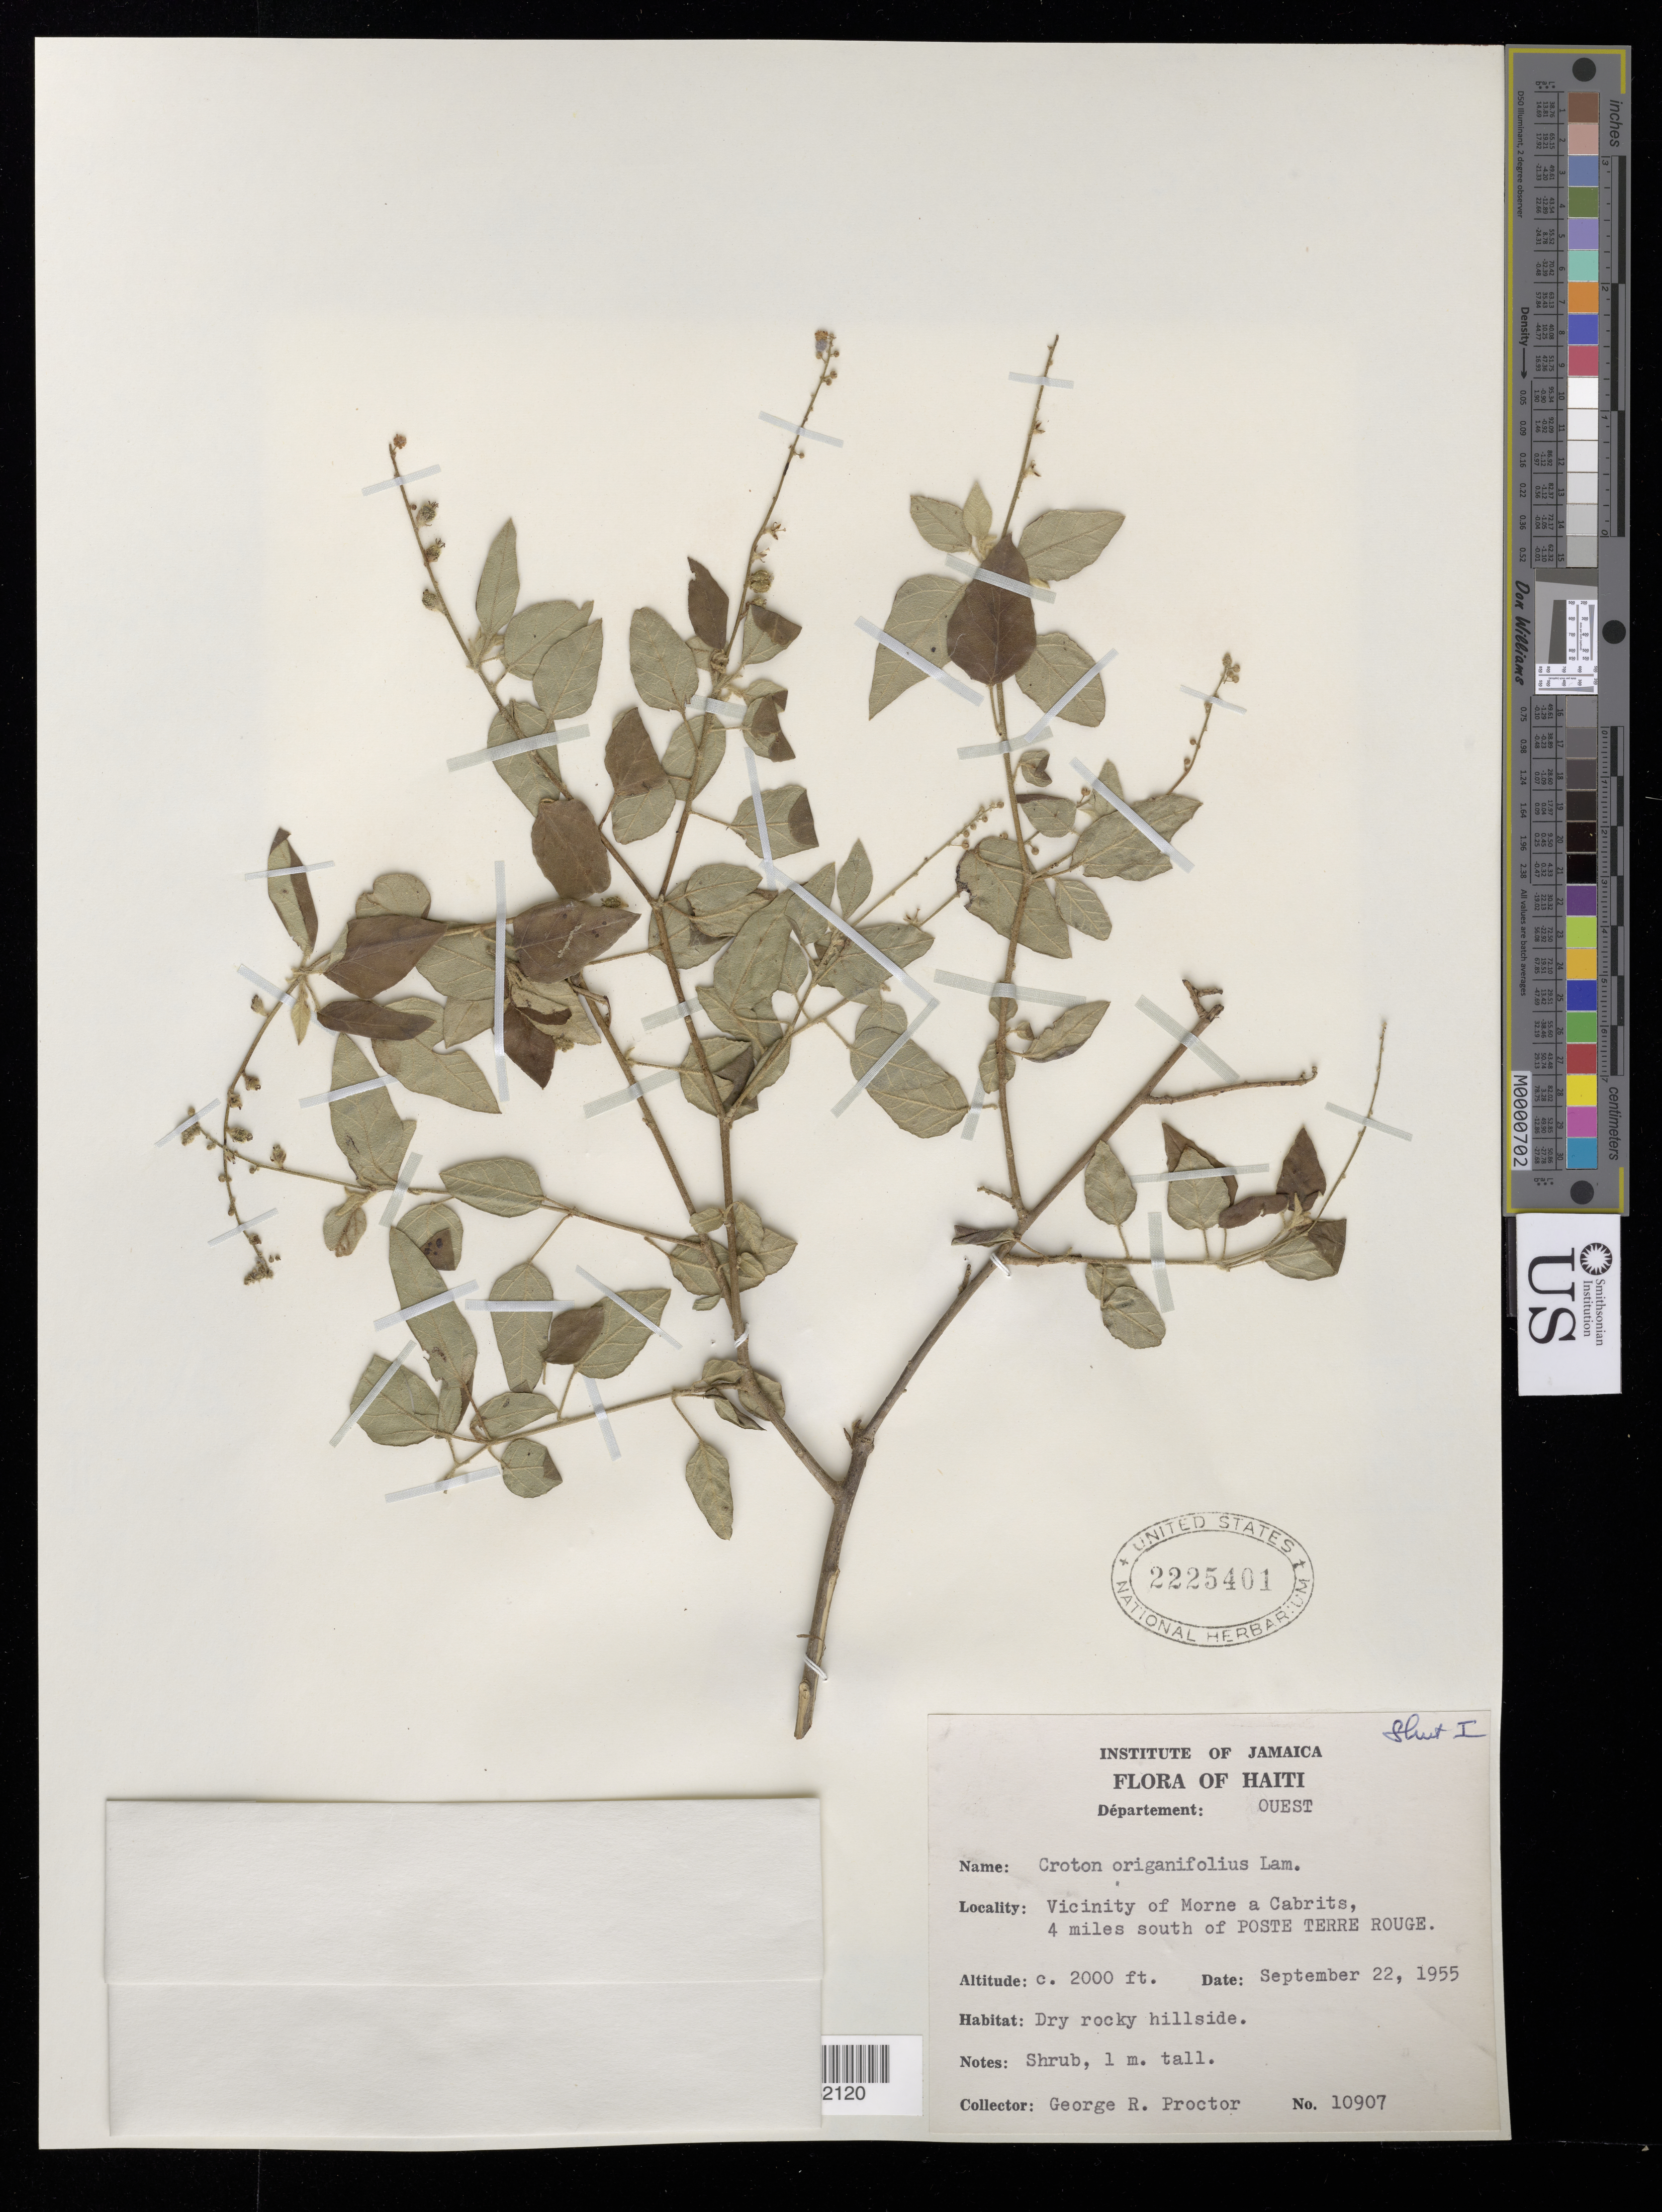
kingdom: Plantae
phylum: Tracheophyta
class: Magnoliopsida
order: Malpighiales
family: Euphorbiaceae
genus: Croton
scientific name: Croton origanifolius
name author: Lam.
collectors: G. R. Proctor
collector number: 10907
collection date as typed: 22 Sep 1955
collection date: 1955-09-22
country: Haiti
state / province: Ouest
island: Hispaniola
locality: Vicinity of Morne a Cabrits, 4 miles S of Poste Terre Rouge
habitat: Dry rocky hillside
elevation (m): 610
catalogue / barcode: US 2225401